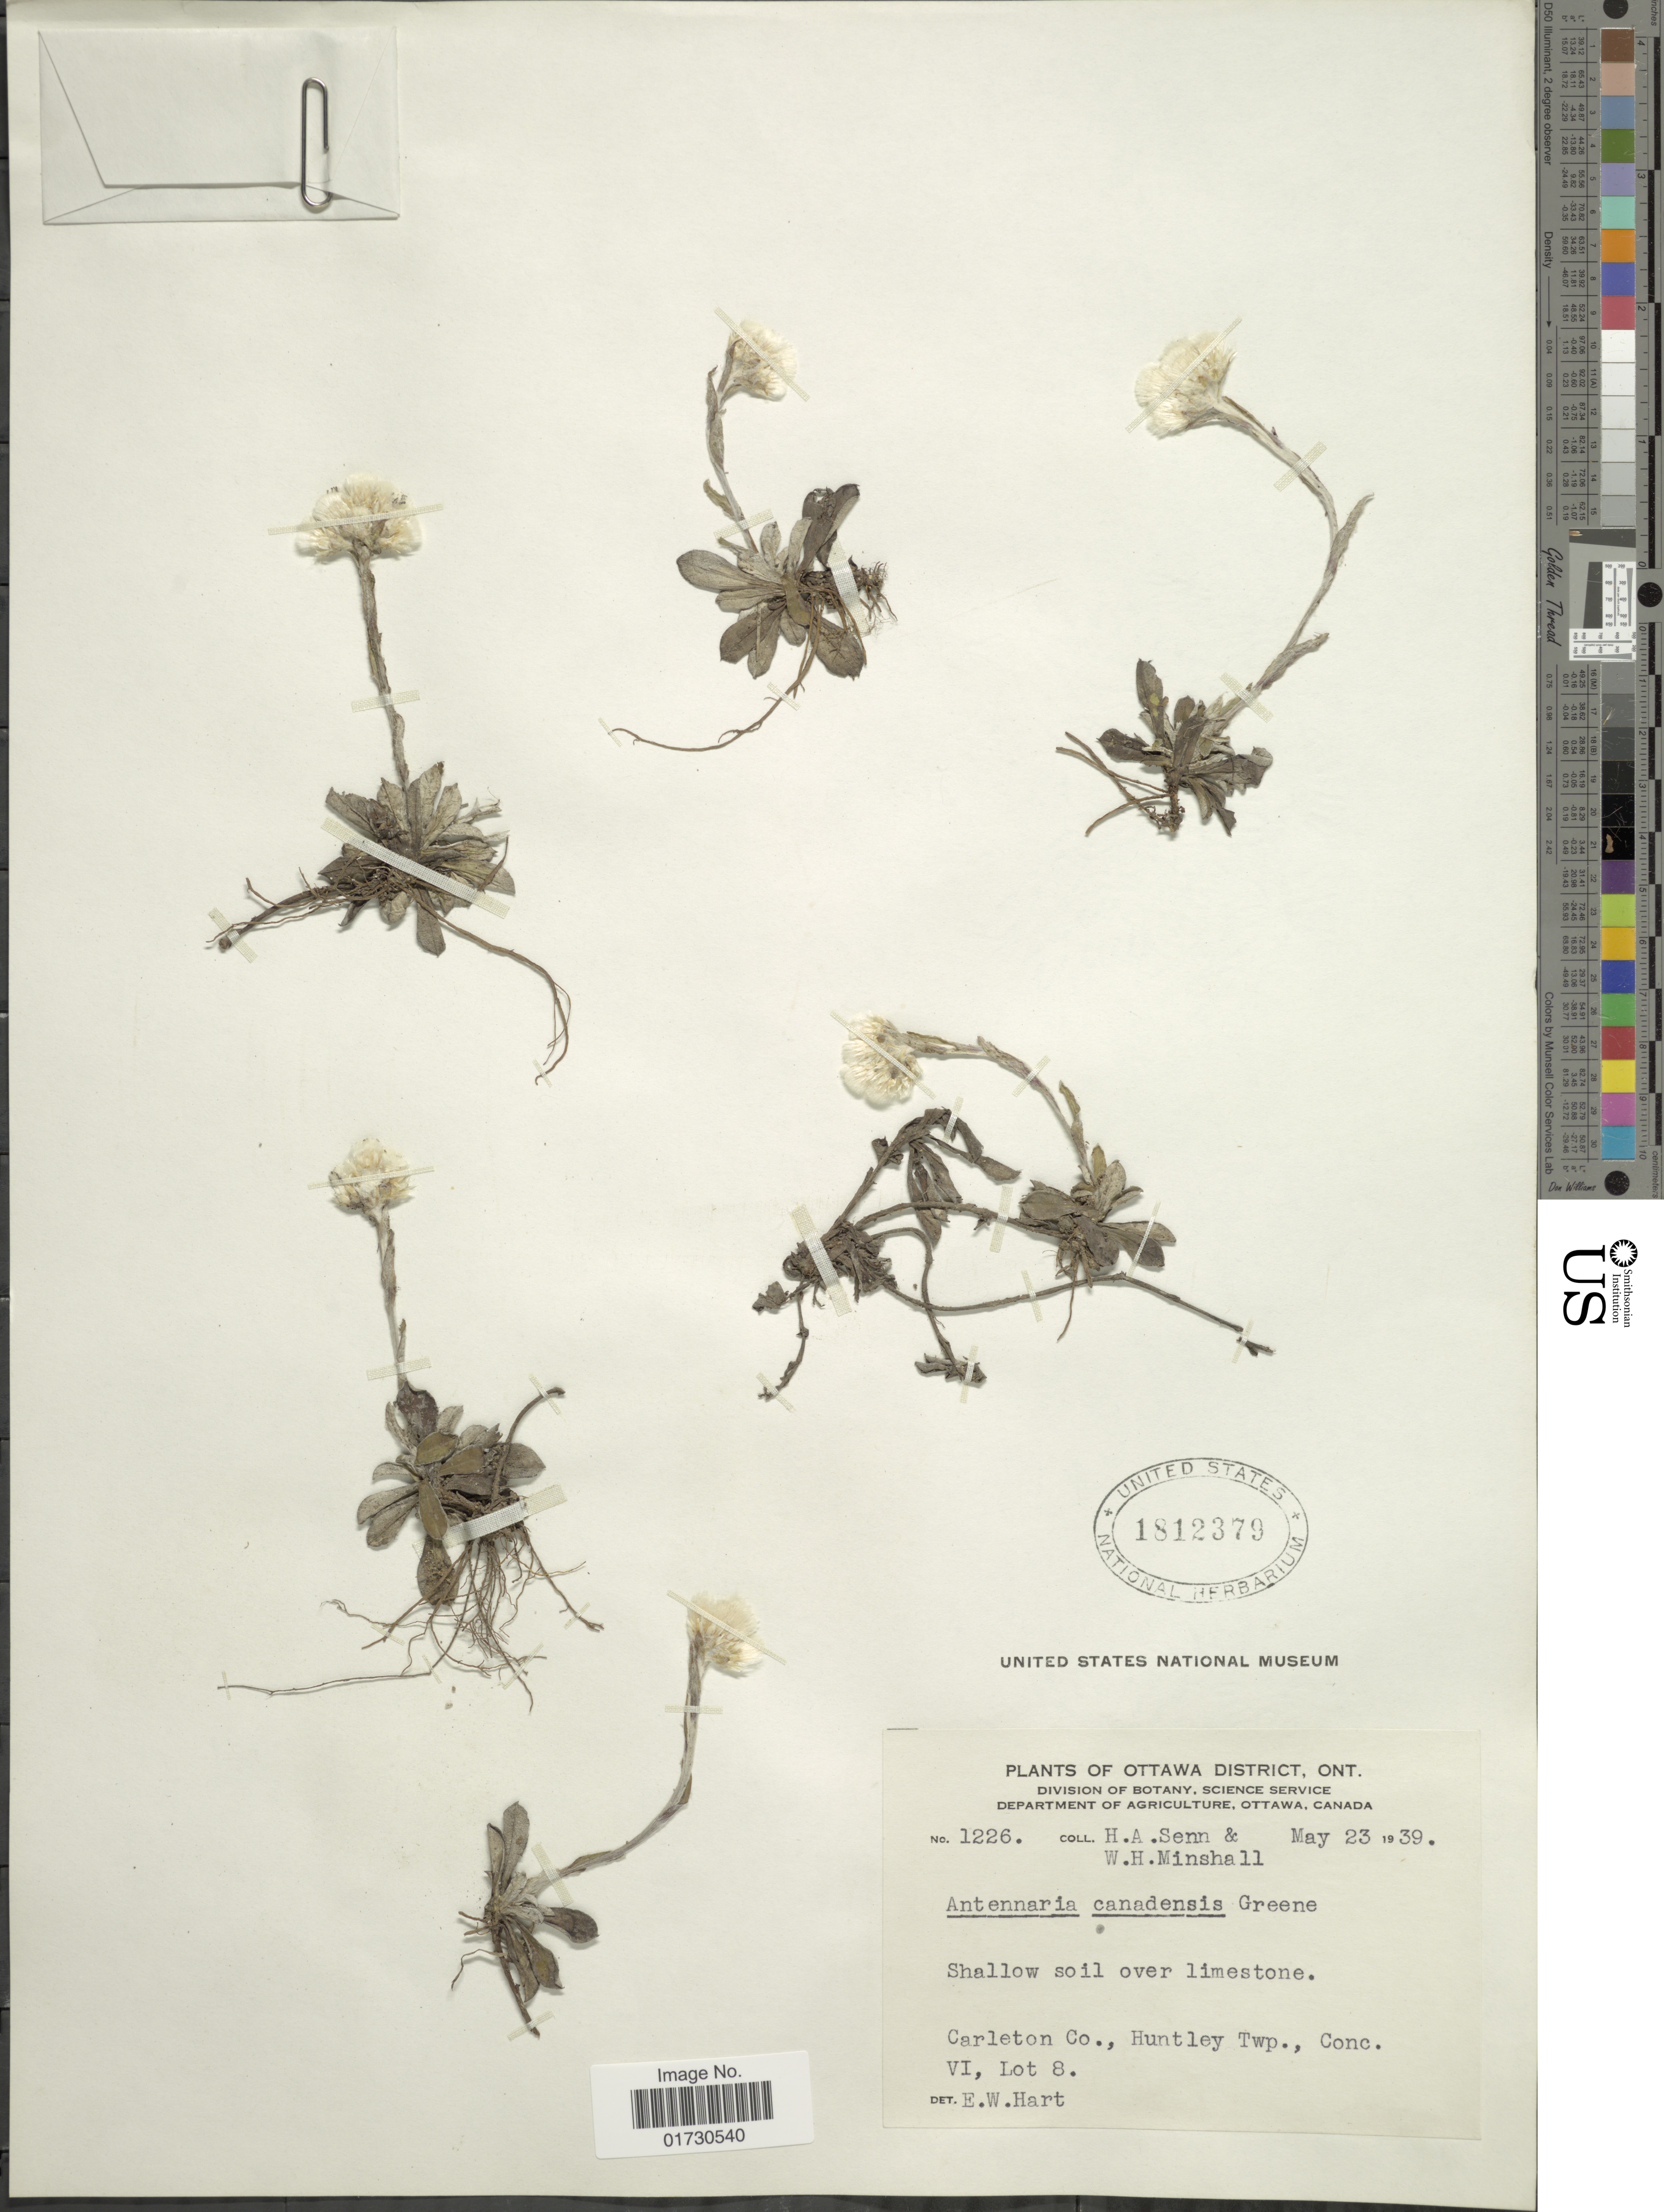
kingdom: Plantae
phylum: Tracheophyta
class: Magnoliopsida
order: Asterales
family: Asteraceae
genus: Antennaria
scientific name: Antennaria canadensis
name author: Greene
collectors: H. Senn & W. Minshall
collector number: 1226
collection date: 1939-05-23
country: Canada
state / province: Ontario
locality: Ottawa District, Ont., Carleton Co., Huntley Twp., Conc. VI, Lot 8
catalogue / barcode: US 1812379